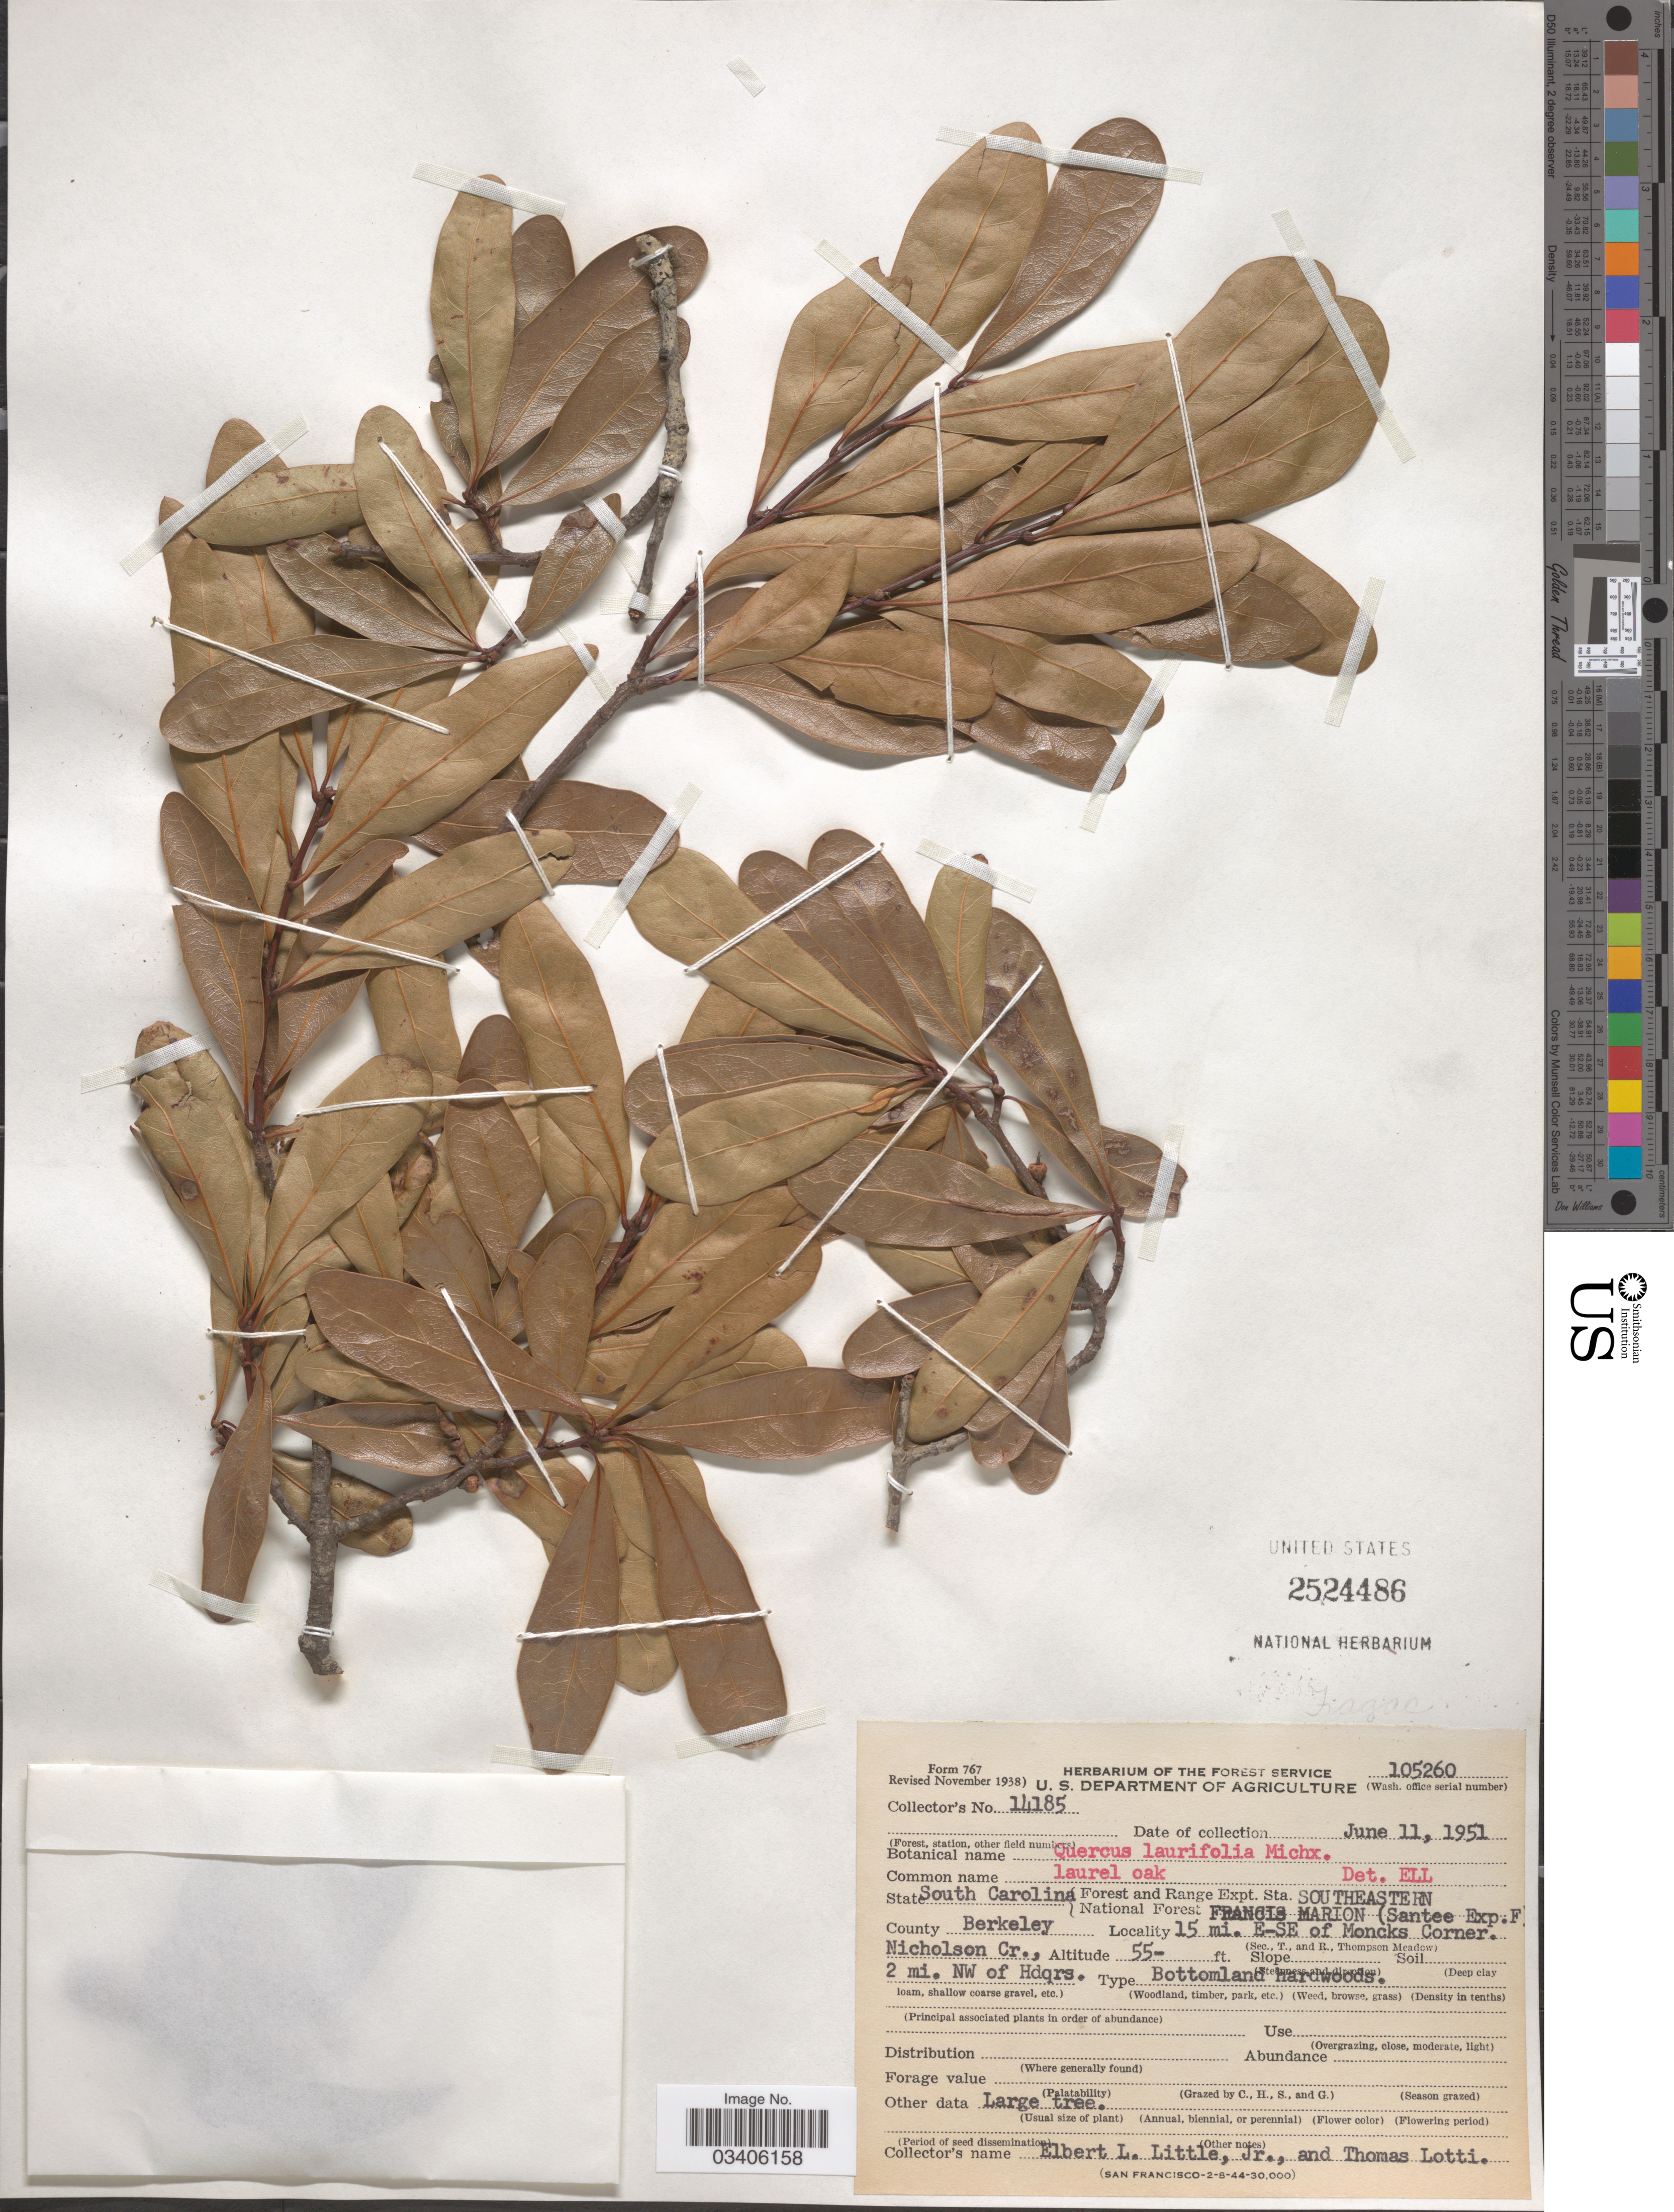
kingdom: Plantae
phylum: Tracheophyta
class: Magnoliopsida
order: Fagales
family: Fagaceae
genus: Quercus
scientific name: Quercus laurifolia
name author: Michx.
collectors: E. L. Little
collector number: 14185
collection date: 1951-06-11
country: United States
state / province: South Carolina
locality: Forest and Range Expt. Sta. Southeastern. National Forest Francis Marion (Santee Exp. F). County Berkeley. 15 mi. E-SE of Moncks Corner. Nicholson Cr., 2 mi. NW of Hdqrs.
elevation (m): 17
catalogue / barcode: US 2524486